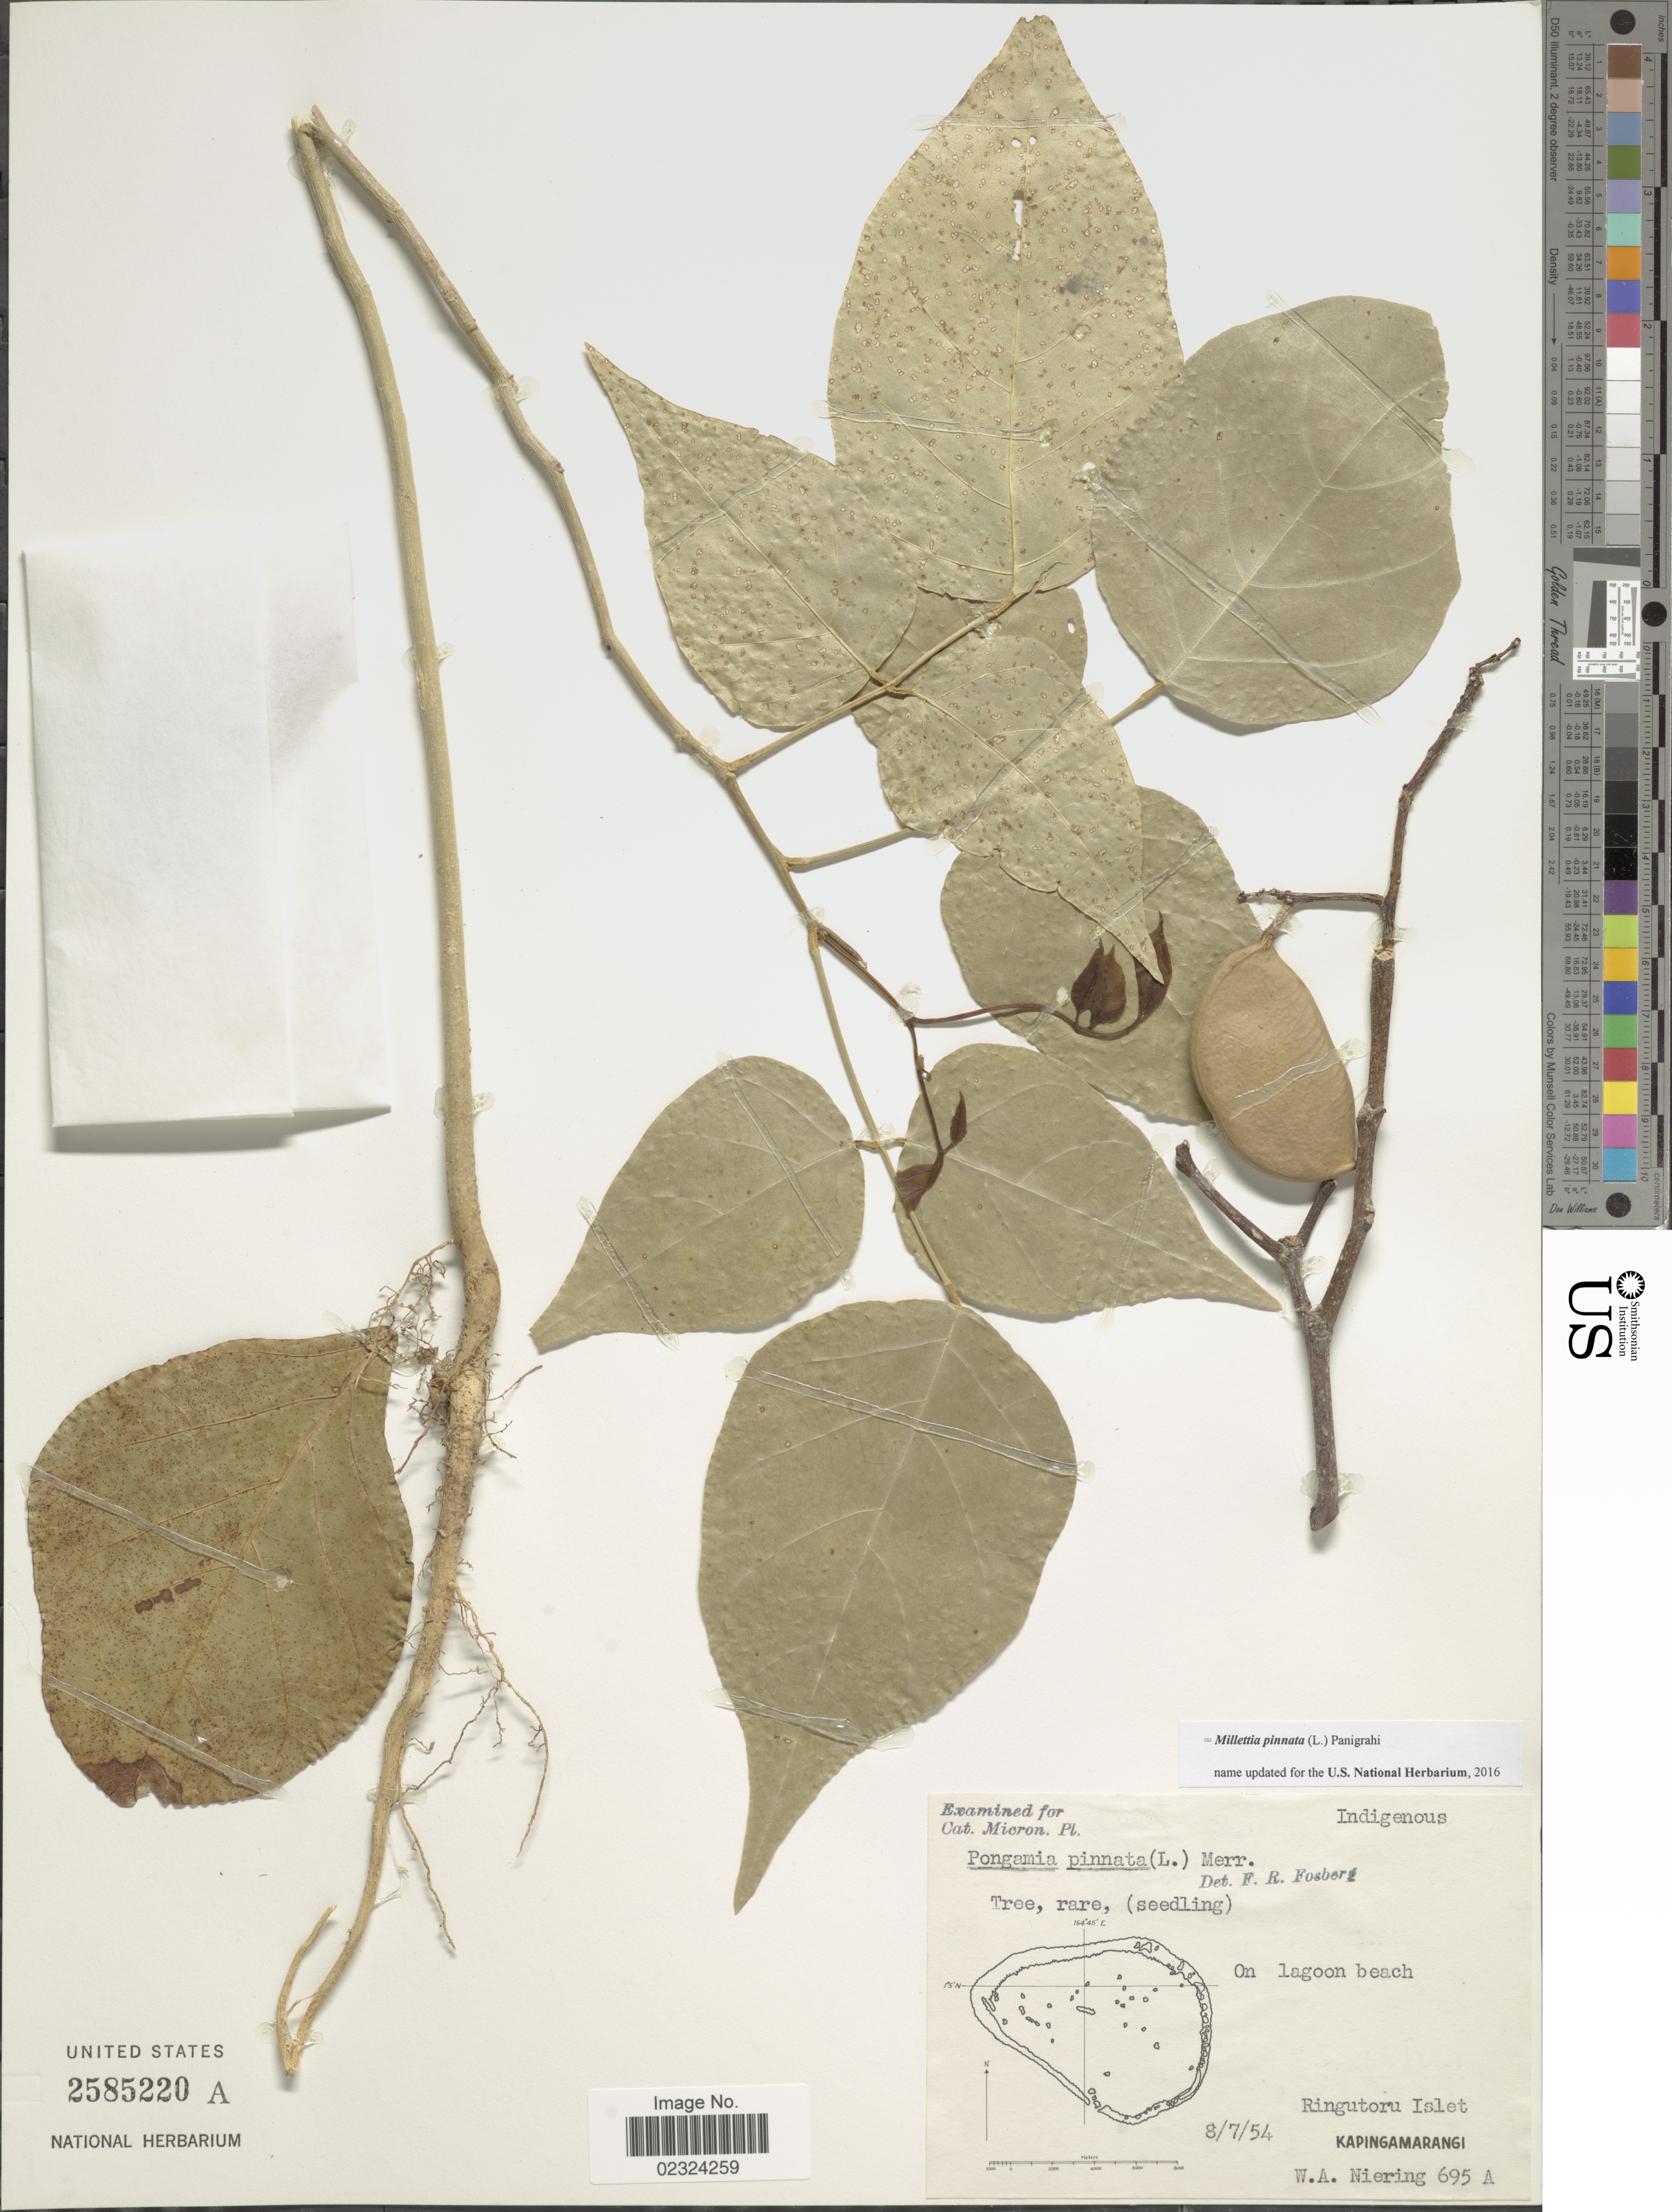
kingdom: Plantae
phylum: Tracheophyta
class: Magnoliopsida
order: Fabales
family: Fabaceae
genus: Millettia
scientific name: Millettia pinnata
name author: (L.) Panigrahi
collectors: W. Niering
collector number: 695A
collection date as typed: Transcribed d/m/y: 8/7/54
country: Micronesia, Federated States of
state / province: Pohnpei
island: Kapingamarangi Atoll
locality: Kapingamarangi. Ringutoru Islet.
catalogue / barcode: US 2585220A